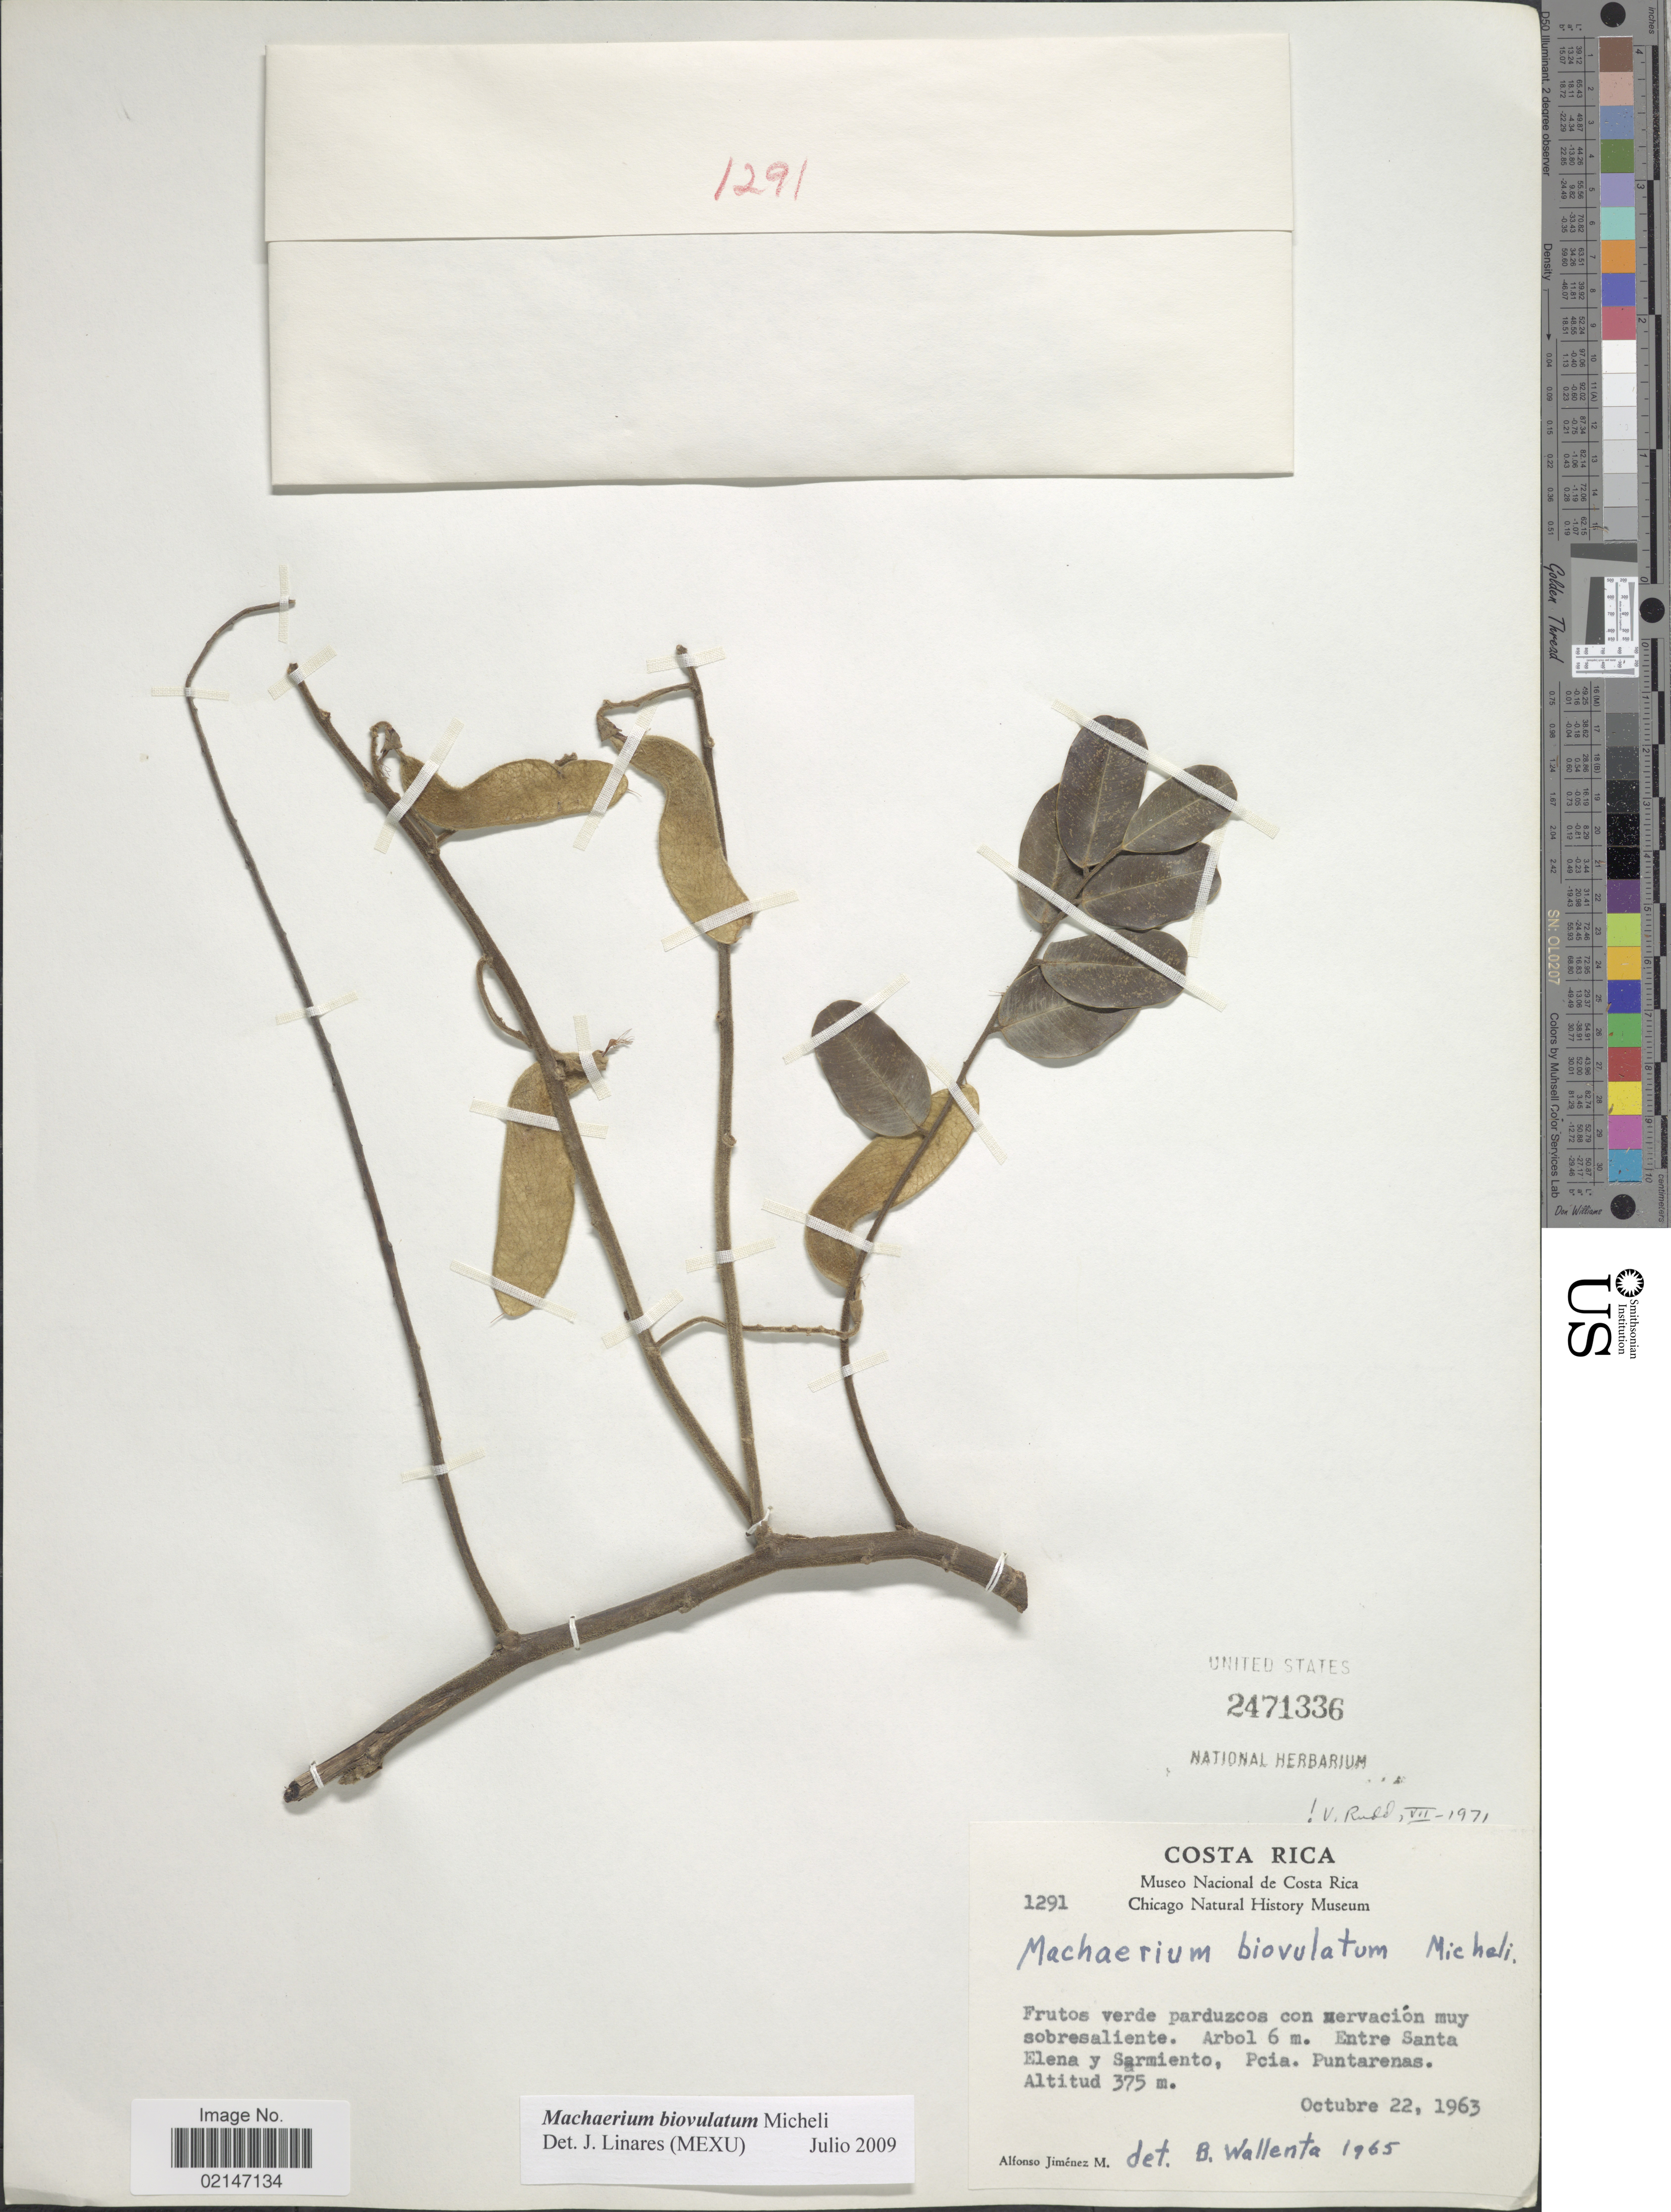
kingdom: Plantae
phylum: Tracheophyta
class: Magnoliopsida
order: Fabales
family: Fabaceae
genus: Machaerium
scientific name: Machaerium biovulatum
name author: Micheli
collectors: A. Jimenez M.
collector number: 1291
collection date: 1963-10-22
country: Costa Rica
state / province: Puntarenas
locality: Entre Santa Elena y Sarmiento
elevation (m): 375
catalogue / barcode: US 2471336